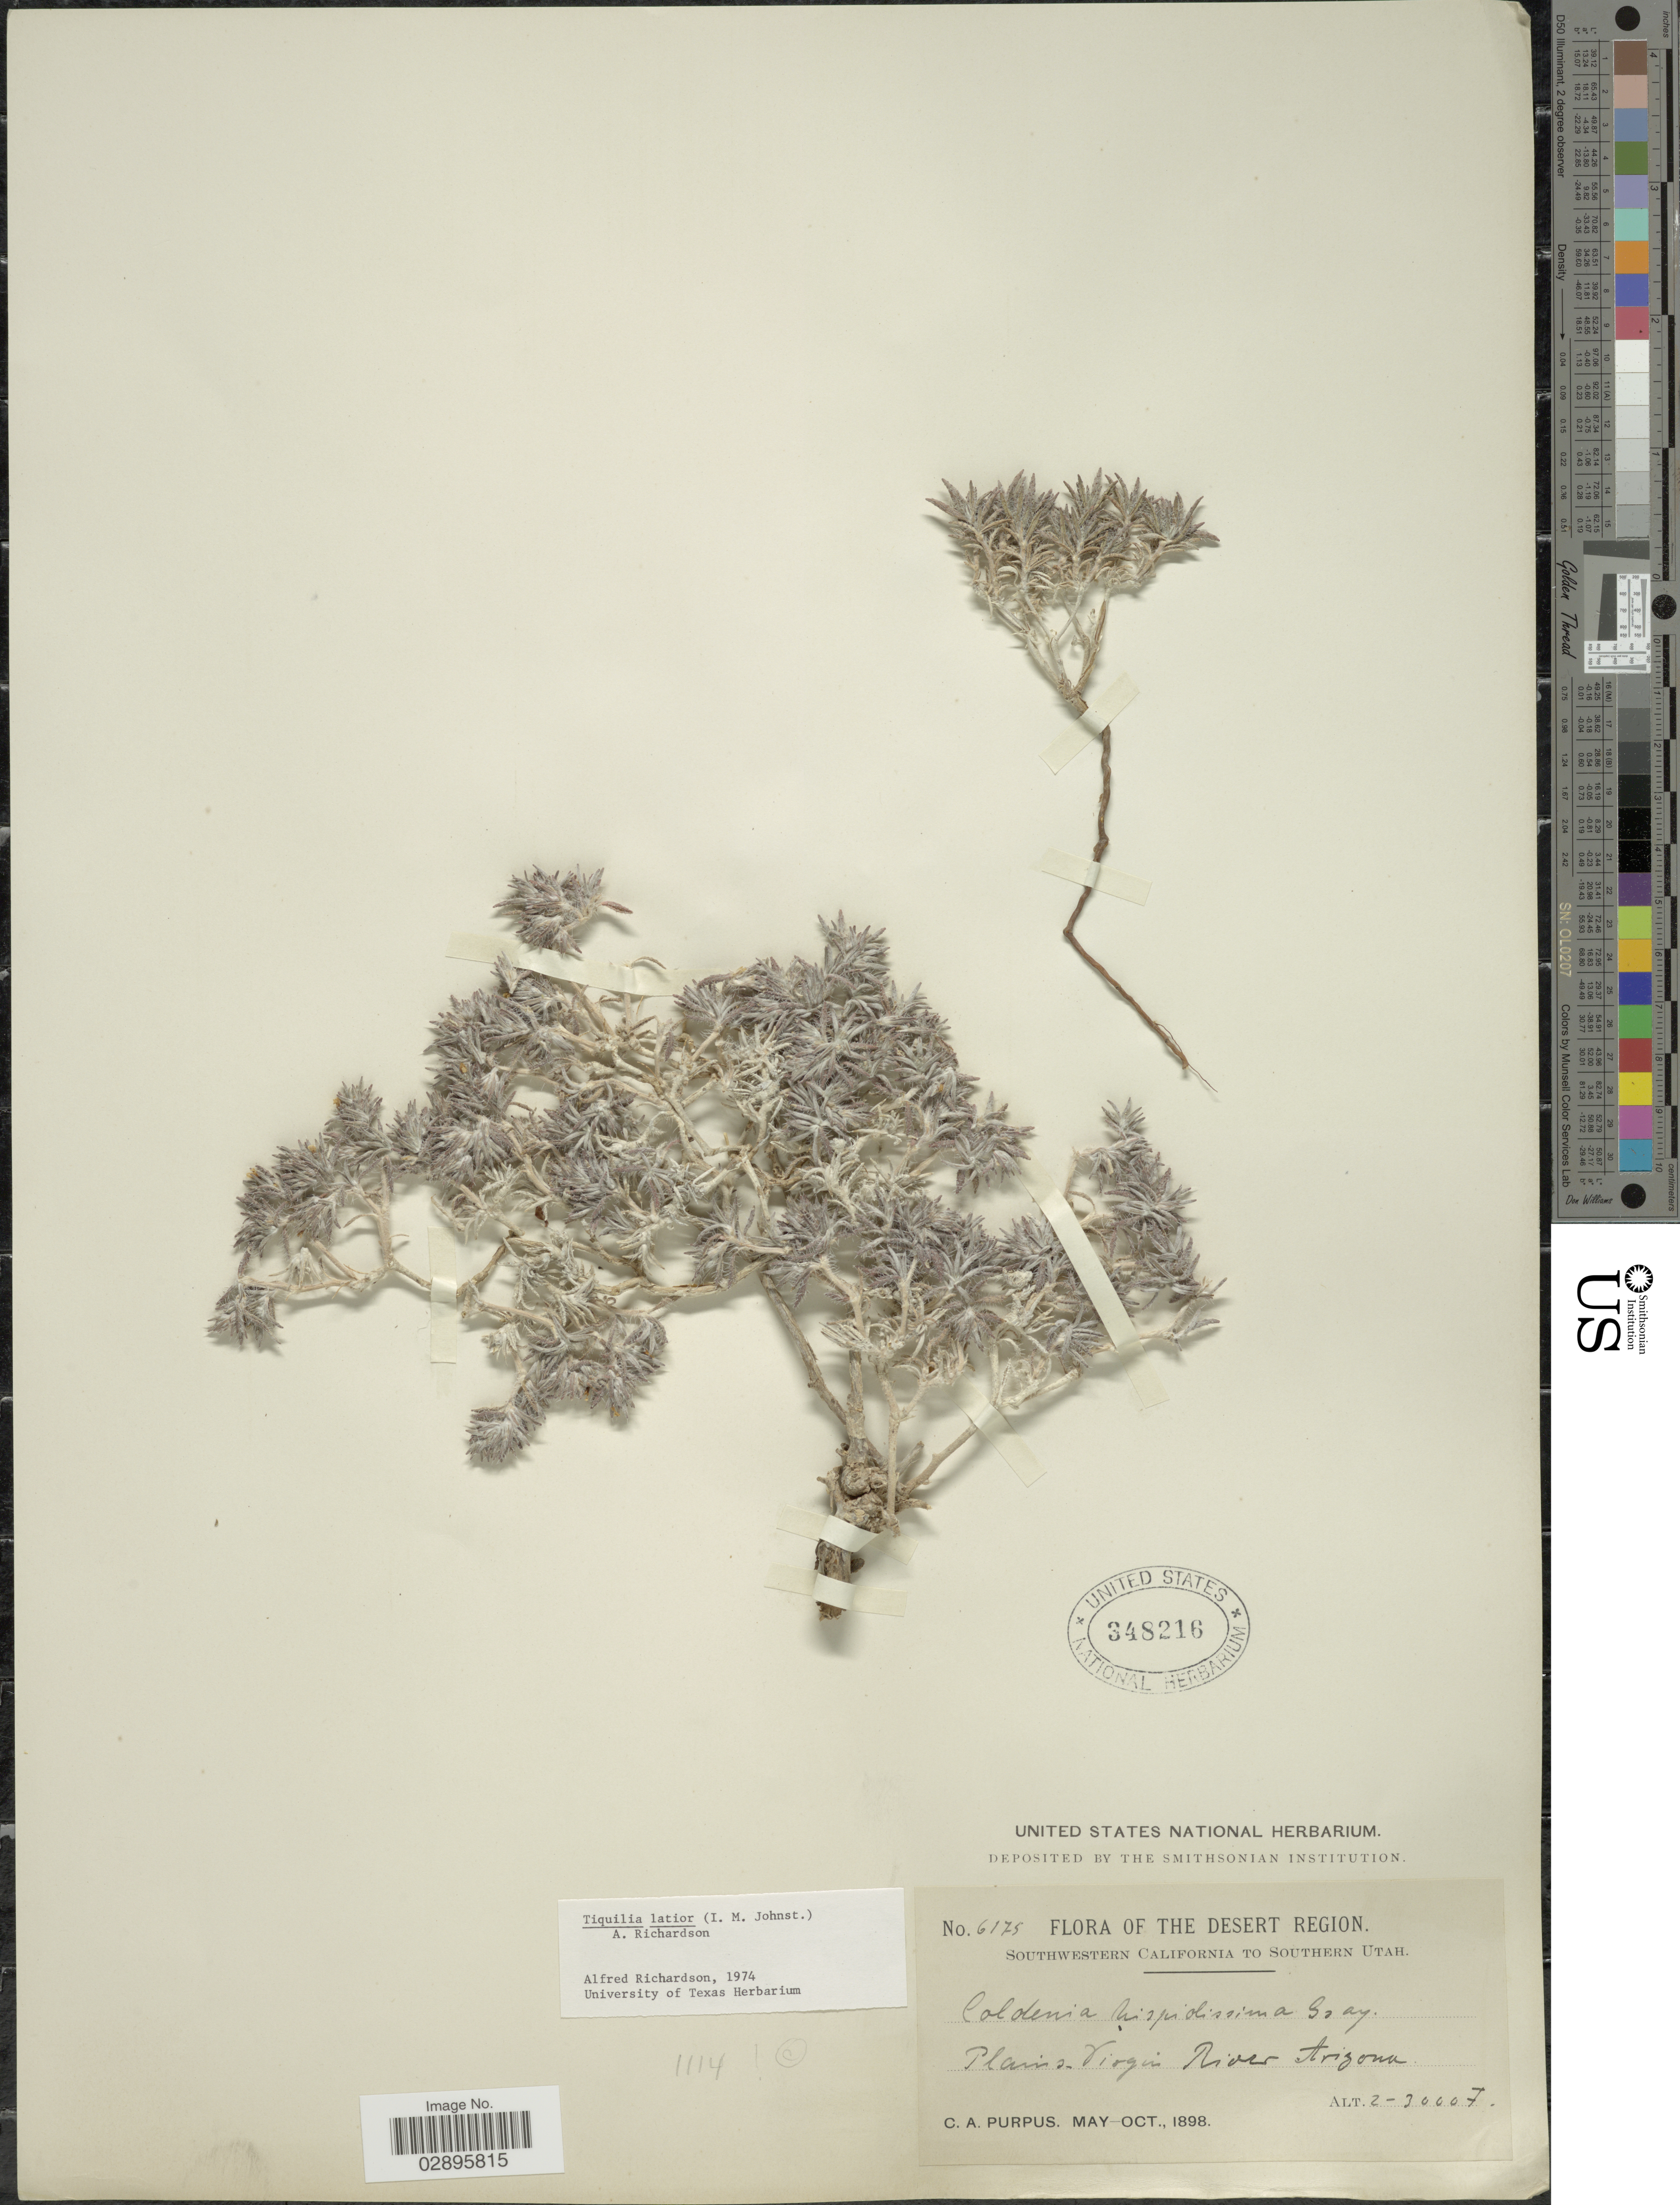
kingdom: Plantae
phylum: Tracheophyta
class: Magnoliopsida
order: Boraginales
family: Ehretiaceae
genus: Tiquilia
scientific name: Tiquilia latior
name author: (I.M. Johnst.) A.T. Richardson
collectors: C. A. Purpus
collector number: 6175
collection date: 1898-05/1898-10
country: United States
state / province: Arizona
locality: The Desert Region. Plains Virgen River Arizona.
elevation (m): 610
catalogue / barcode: US 348216